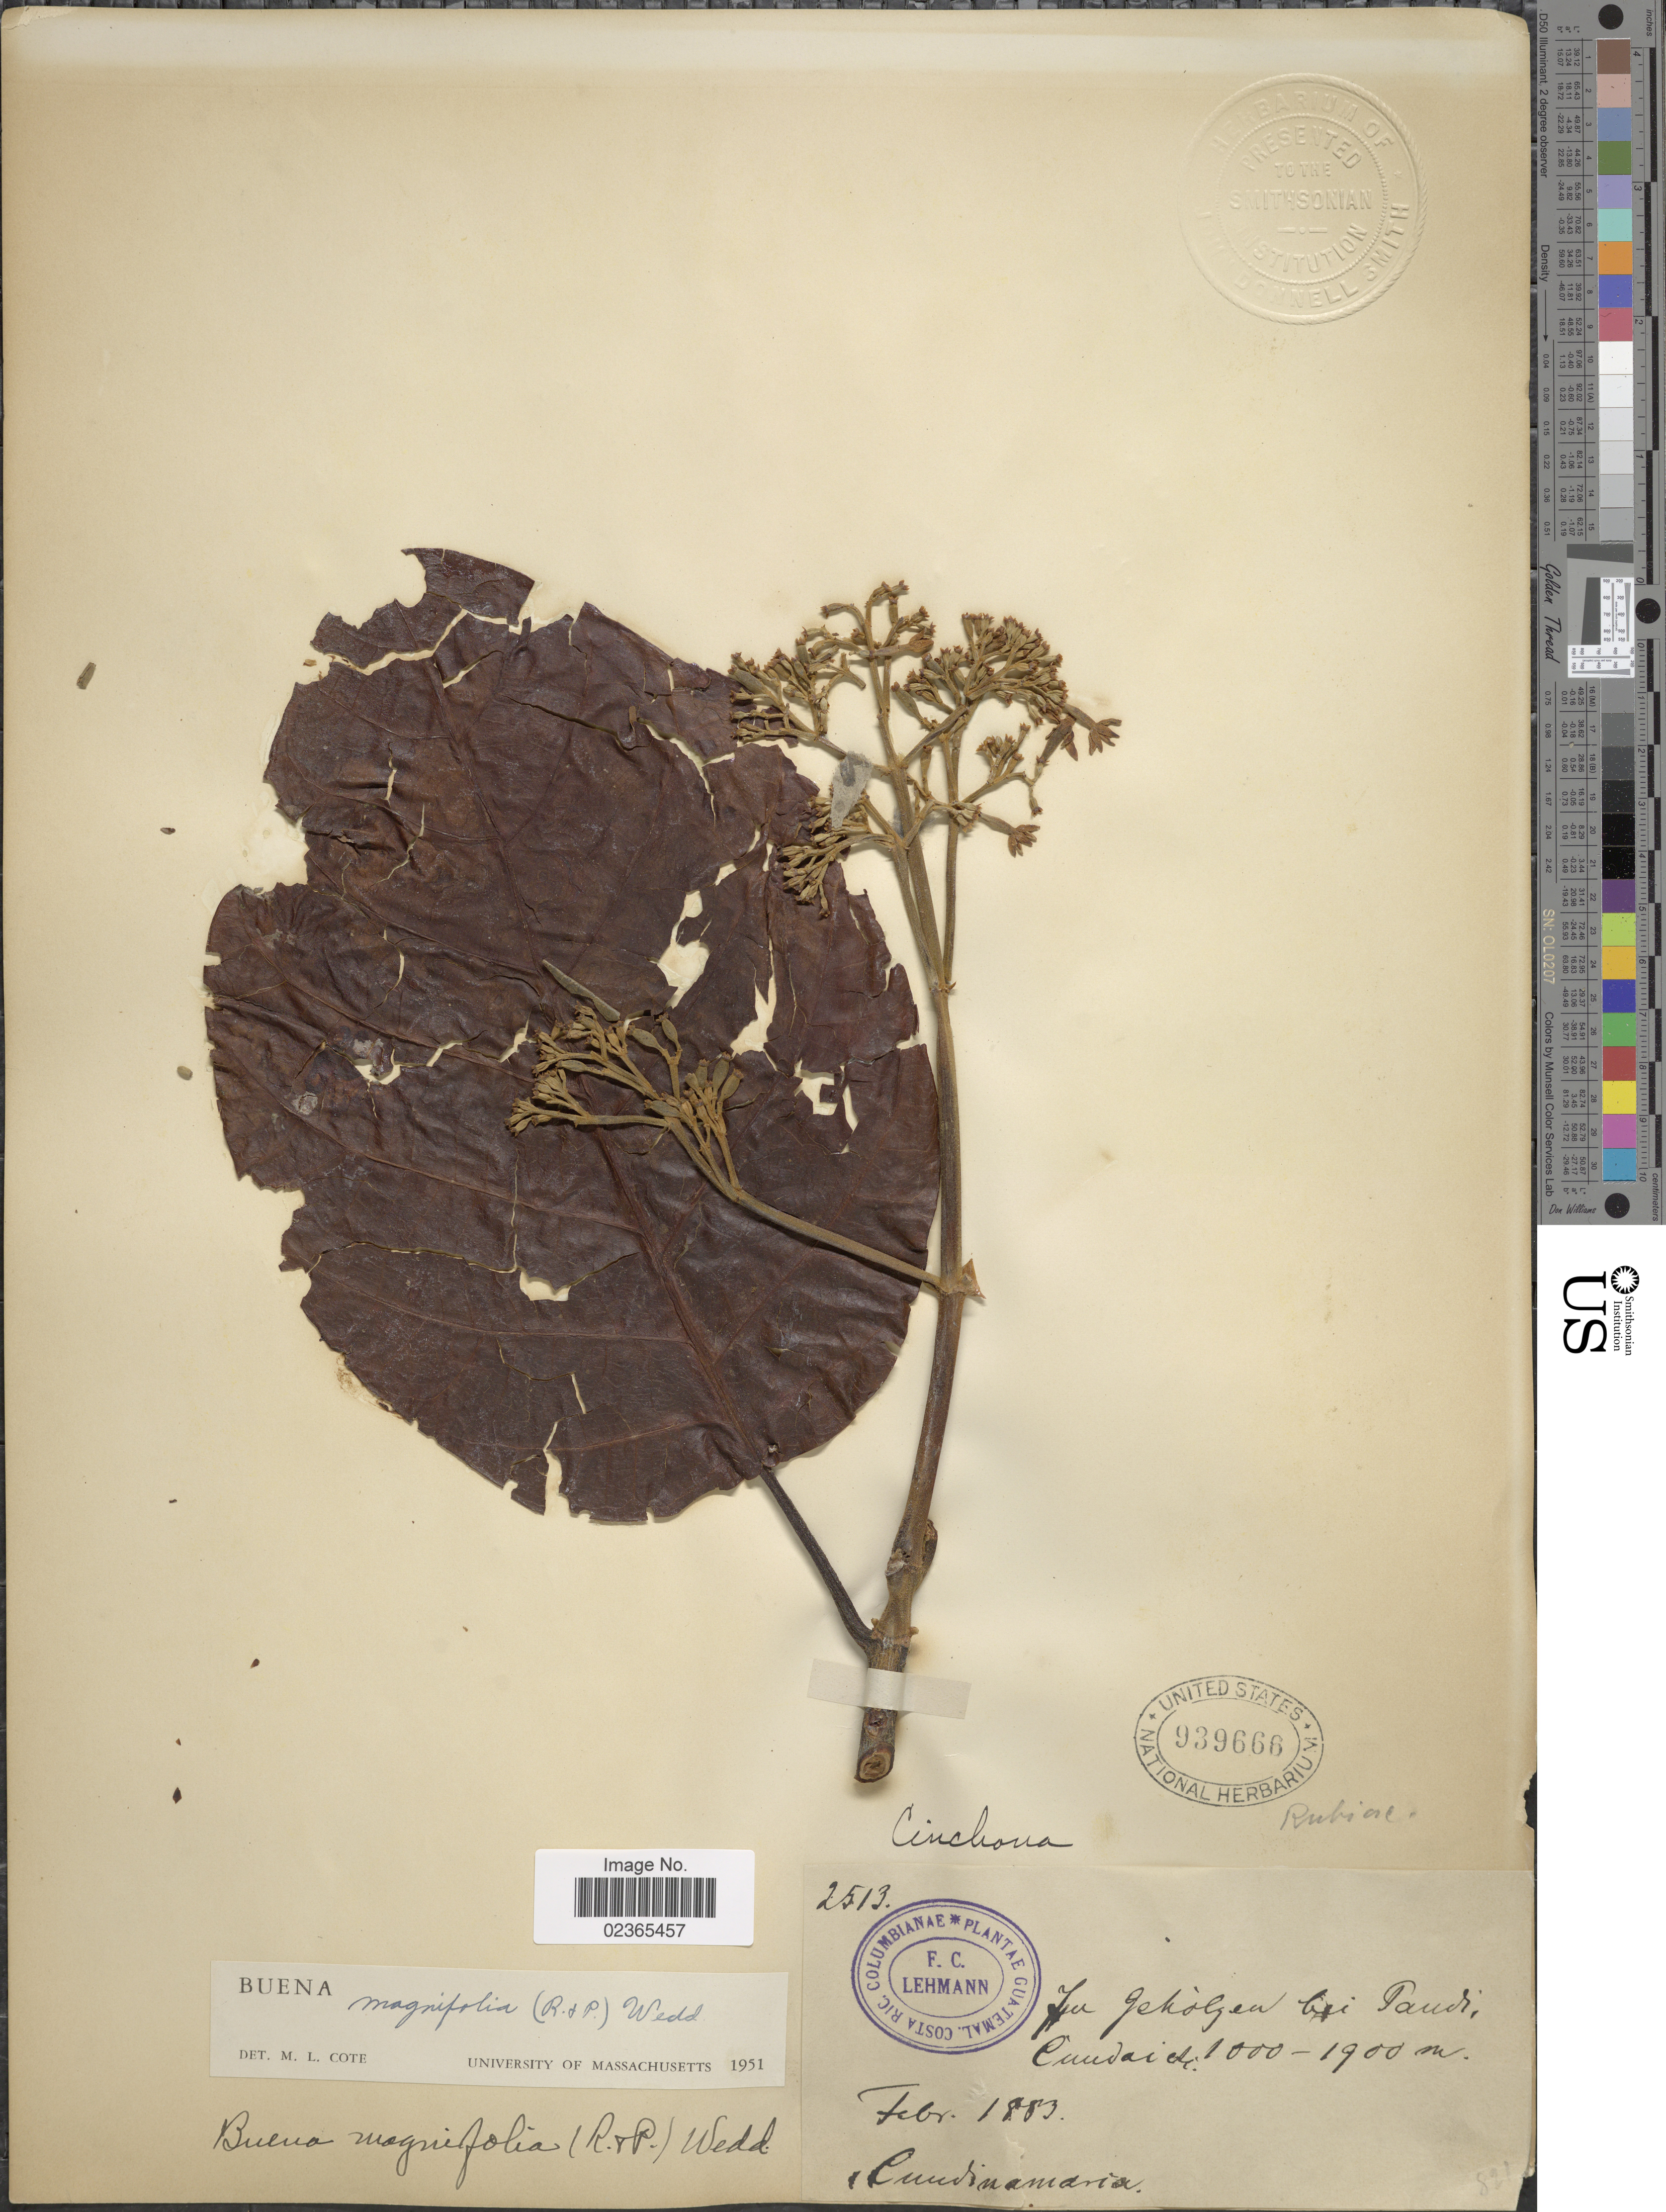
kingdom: Plantae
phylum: Tracheophyta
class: Magnoliopsida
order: Gentianales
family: Rubiaceae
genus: Ladenbergia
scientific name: Ladenbergia oblongifolia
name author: (Mutis) L. Andersson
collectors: F. C. Lehmann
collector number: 2513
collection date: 1883-02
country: Colombia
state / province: Cundinamarca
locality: Cundai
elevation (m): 1000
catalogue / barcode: US 939666